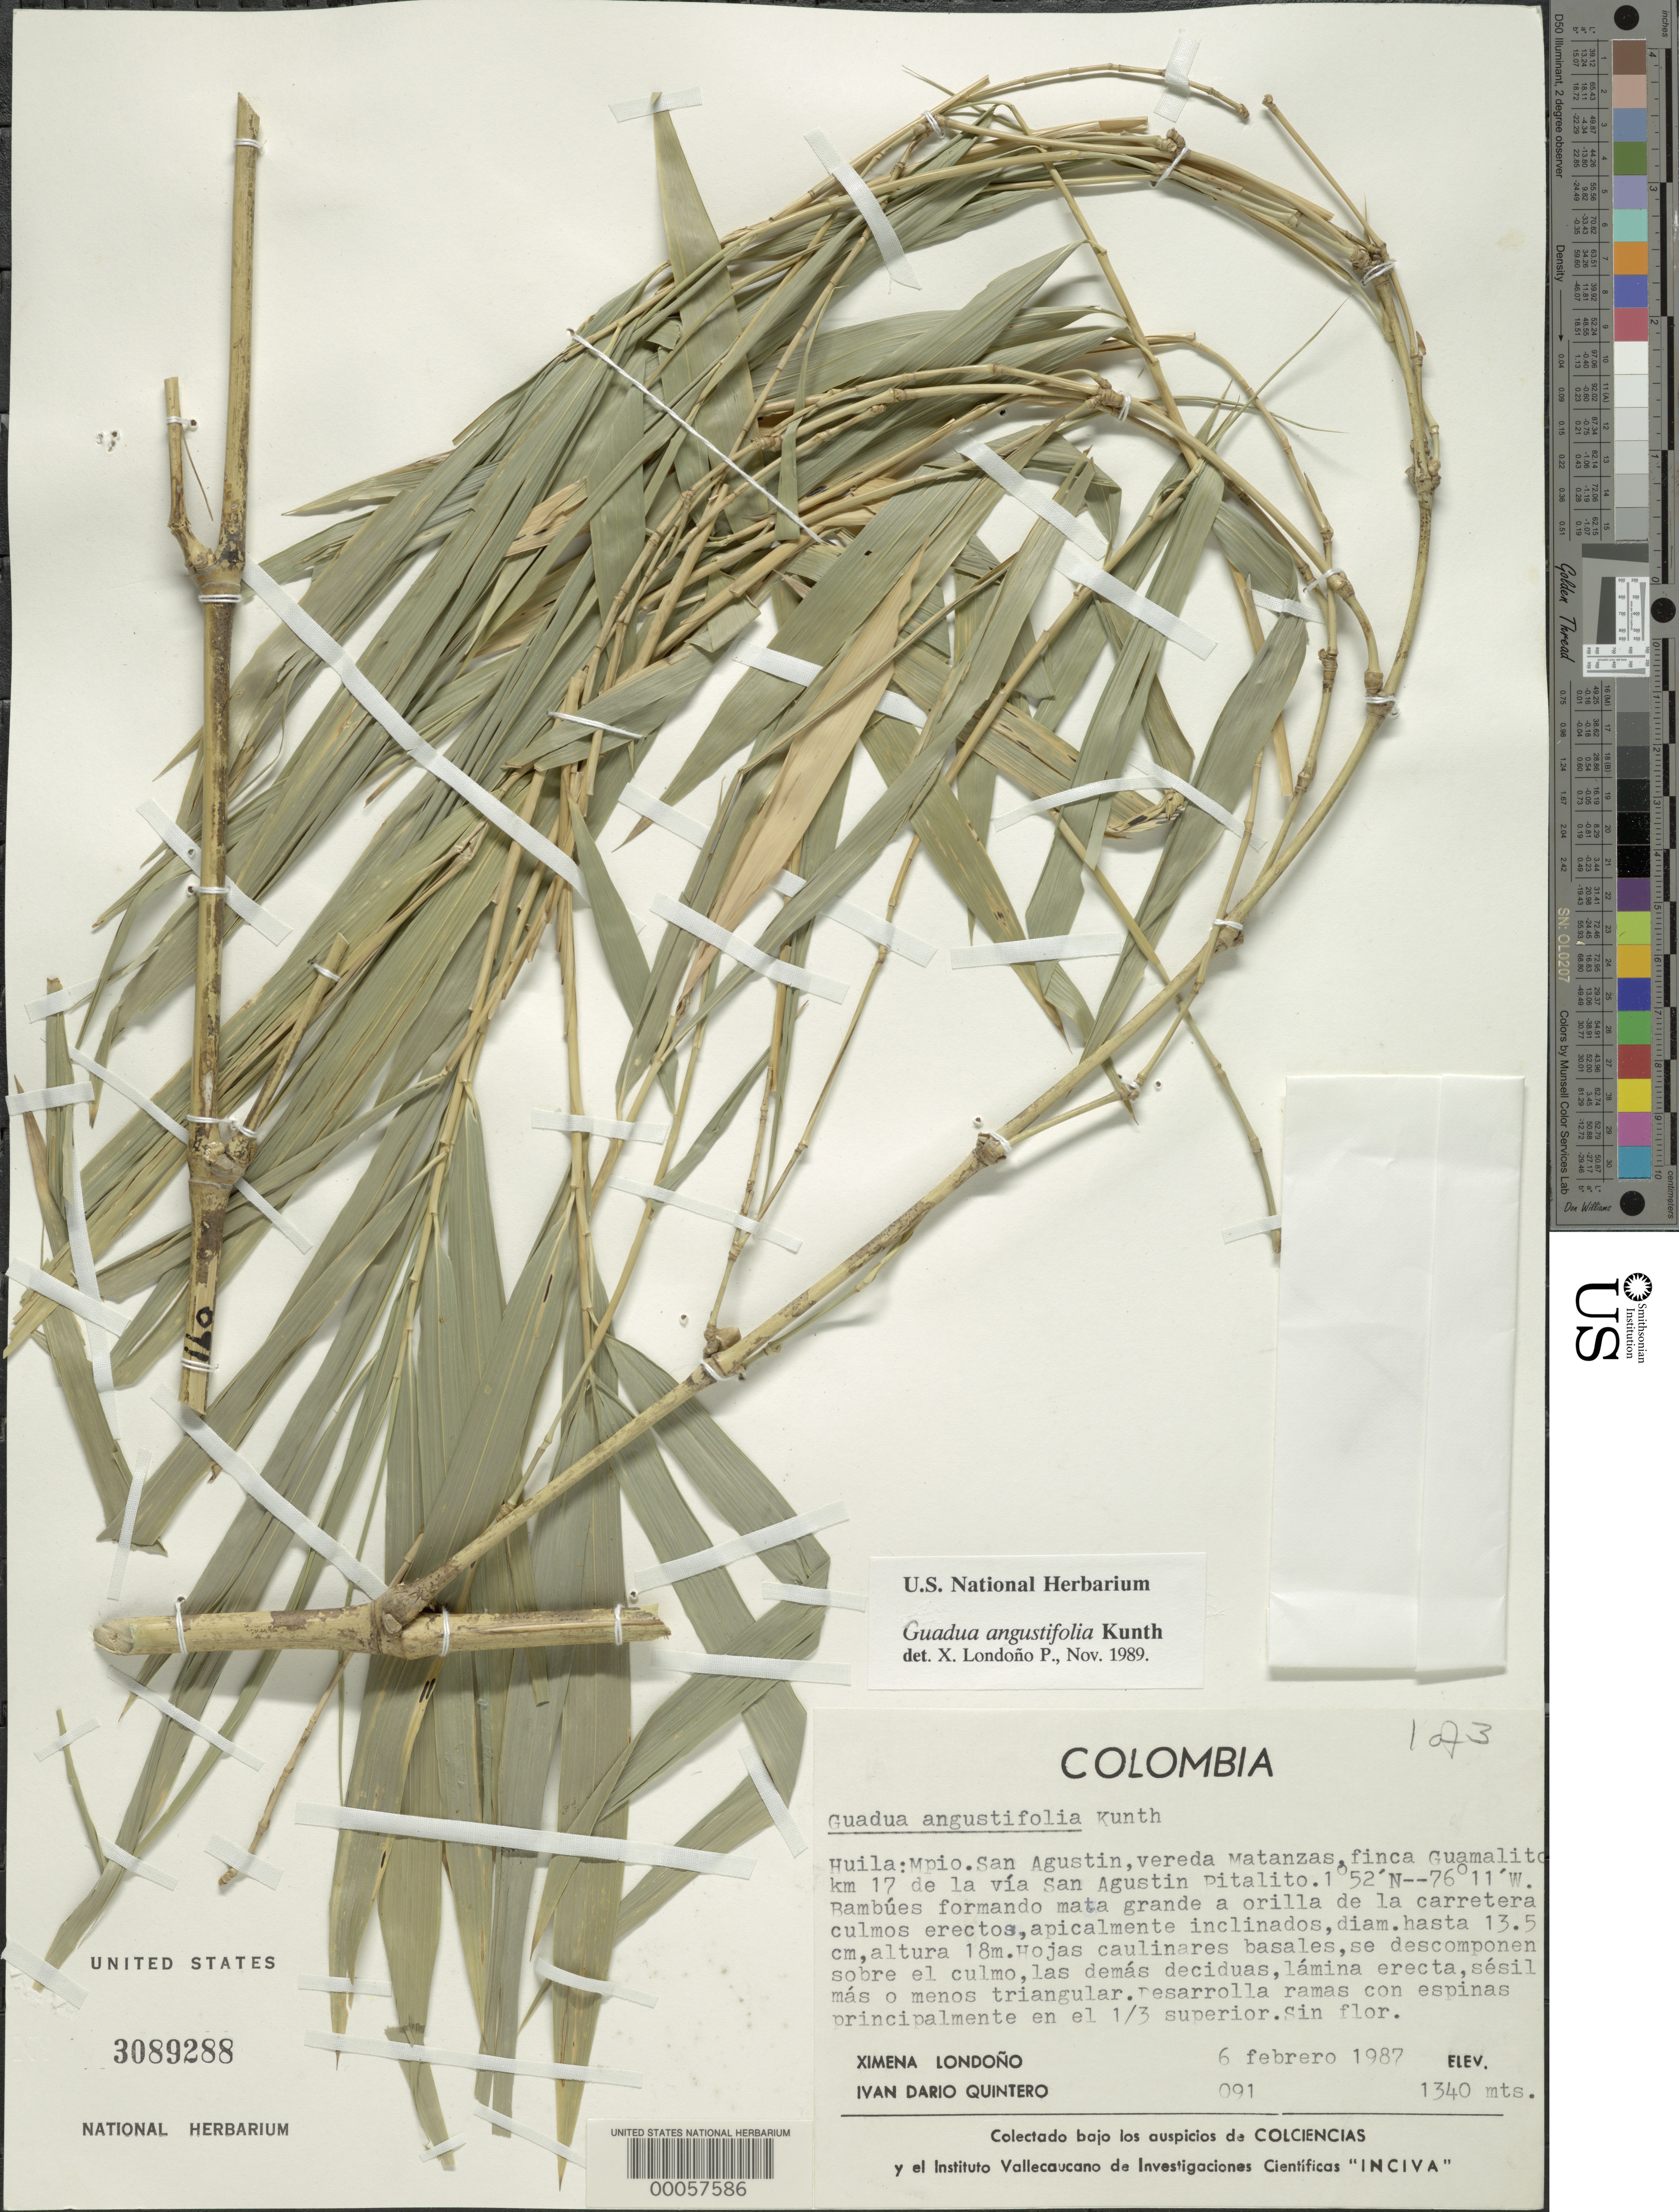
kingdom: Plantae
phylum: Tracheophyta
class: Liliopsida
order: Poales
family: Poaceae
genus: Guadua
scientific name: Guadua angustifolia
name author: Kunth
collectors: X. Londoño & I. Quintero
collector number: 091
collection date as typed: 06 Feb 1987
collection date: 1987-02-06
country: Colombia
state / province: Huila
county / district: San Agustín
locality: Mun. San Agustin, Matanzas Trail, Guamalito land, km 17 of the San Agustin-Pitalito Road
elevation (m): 1340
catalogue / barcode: US 3089288